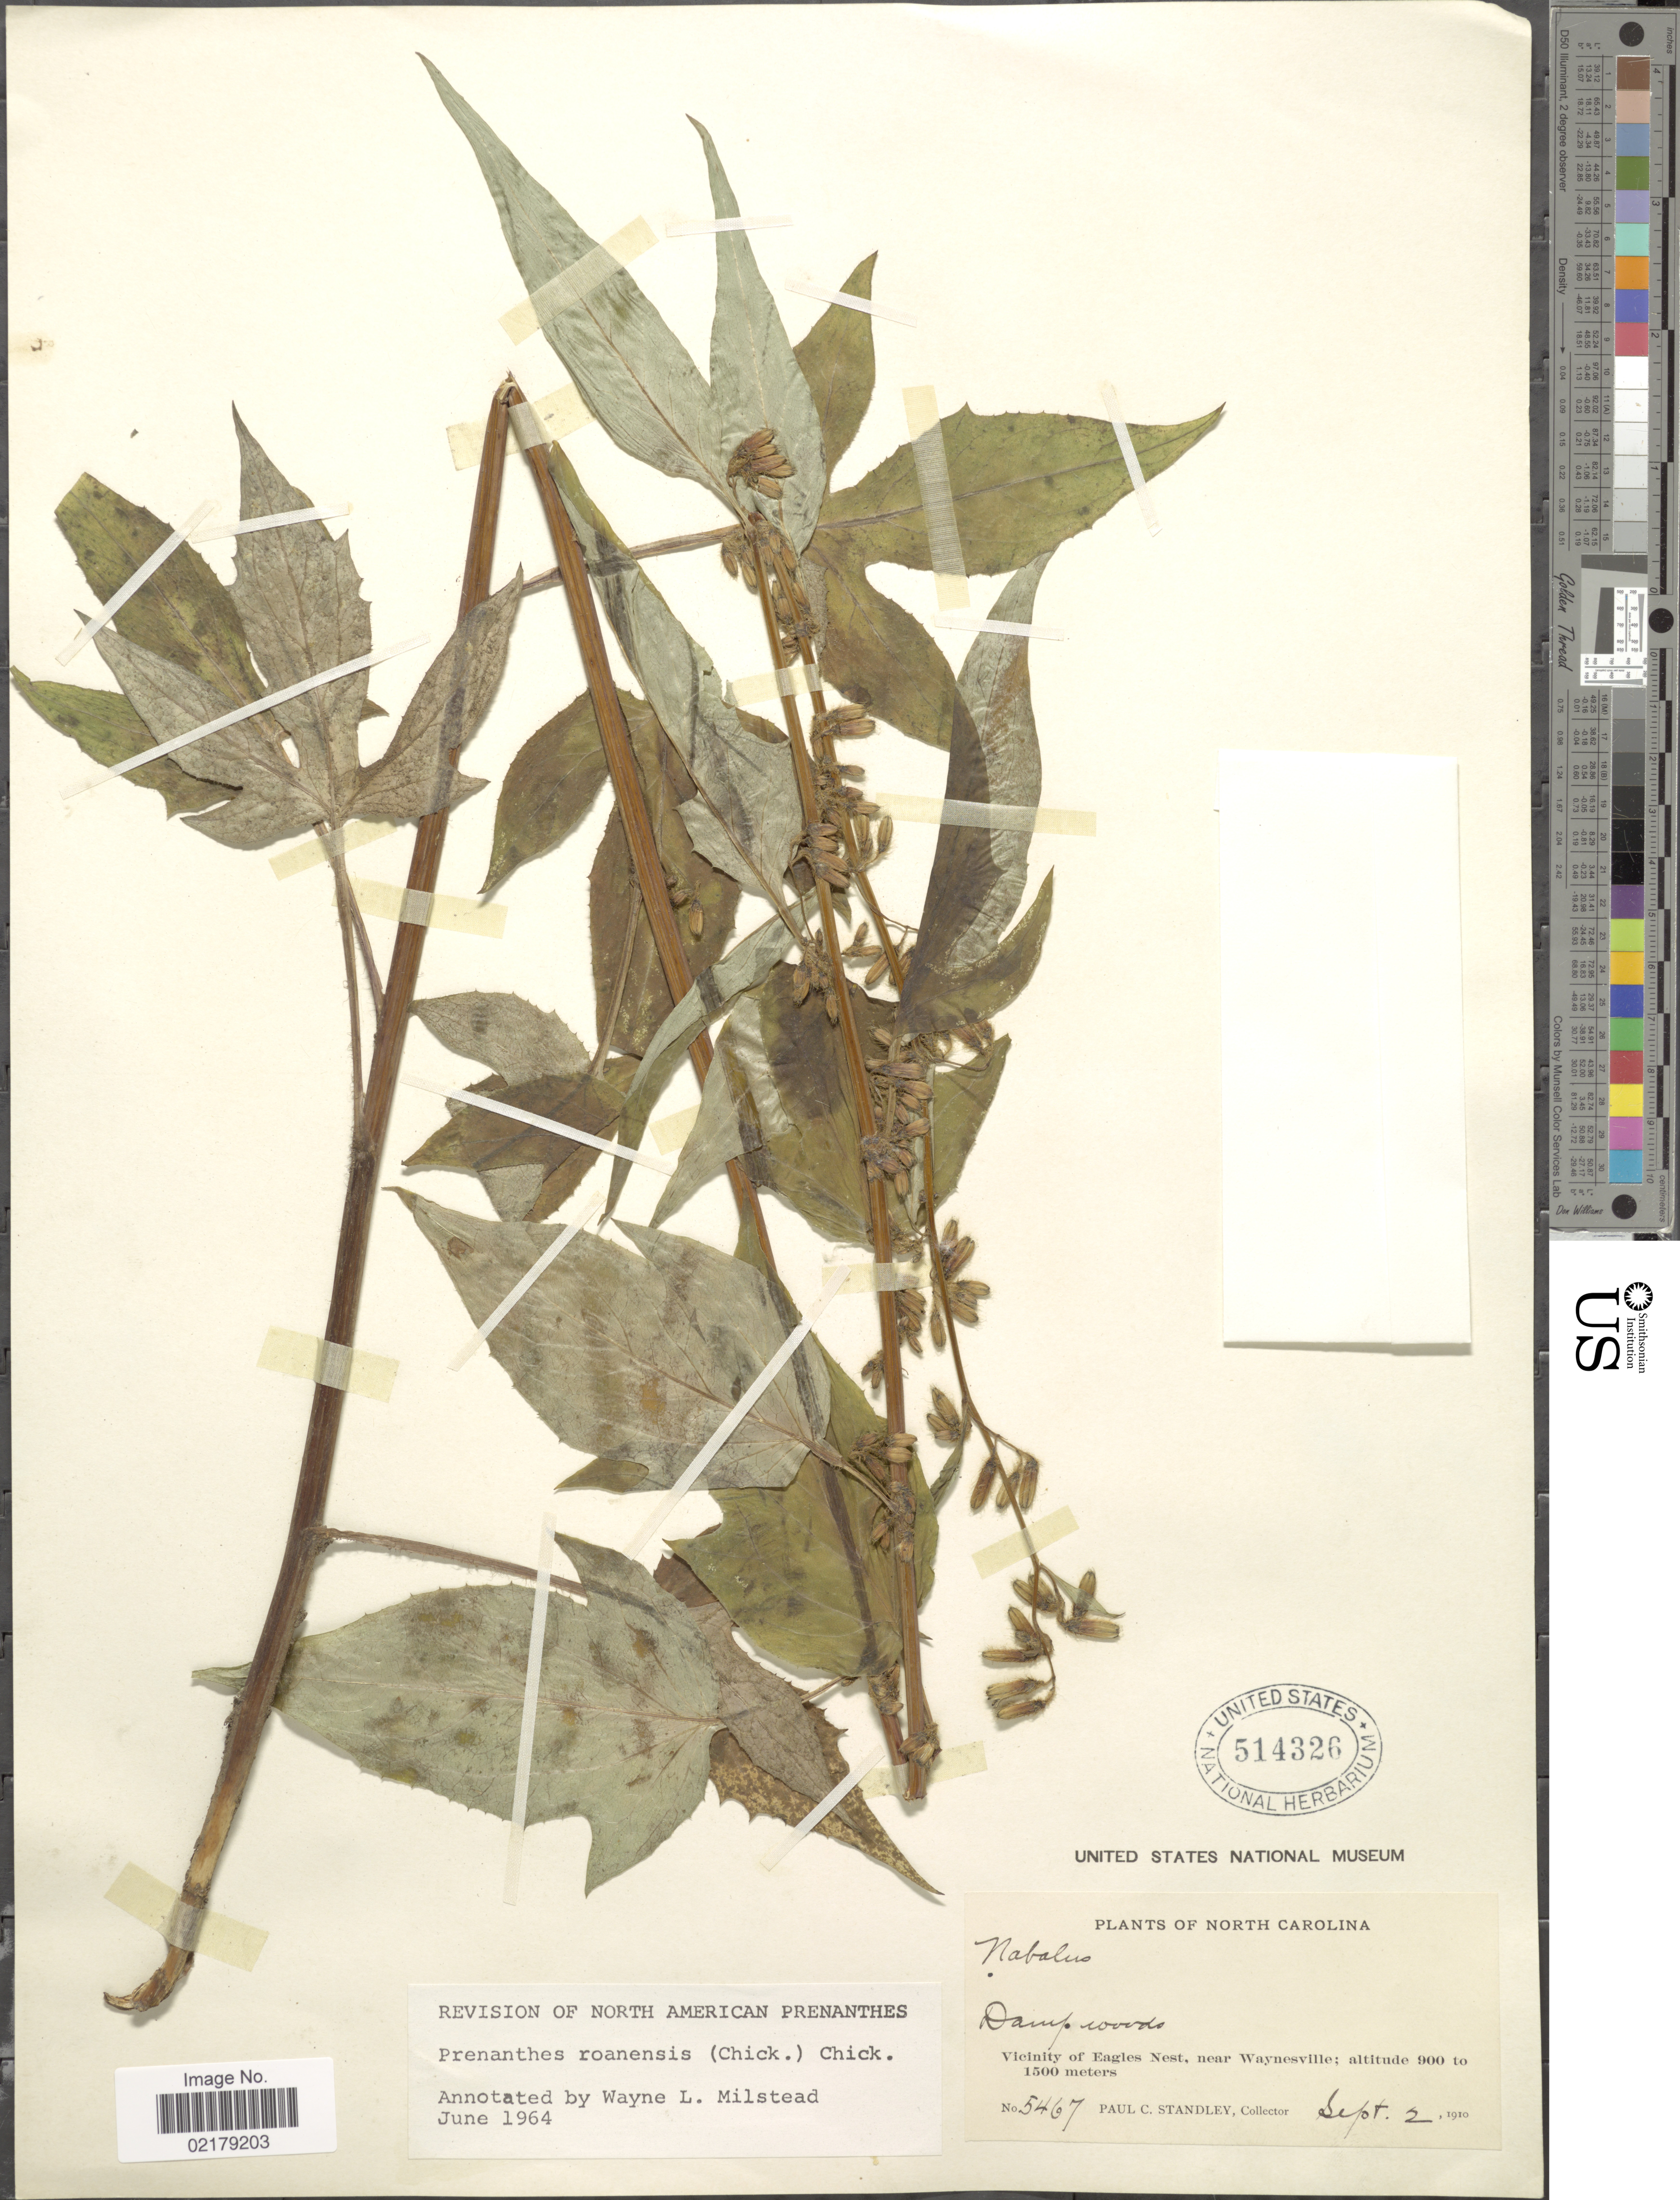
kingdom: Plantae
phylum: Tracheophyta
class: Magnoliopsida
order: Asterales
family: Asteraceae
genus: Nabalus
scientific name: Nabalus roanensis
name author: Chickering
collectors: P. C. Standley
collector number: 5467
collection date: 1910-09-02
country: United States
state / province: North Carolina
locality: Damp woods, Vicinity of Eagles Nest, near Waynesville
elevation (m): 900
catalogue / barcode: US 514326